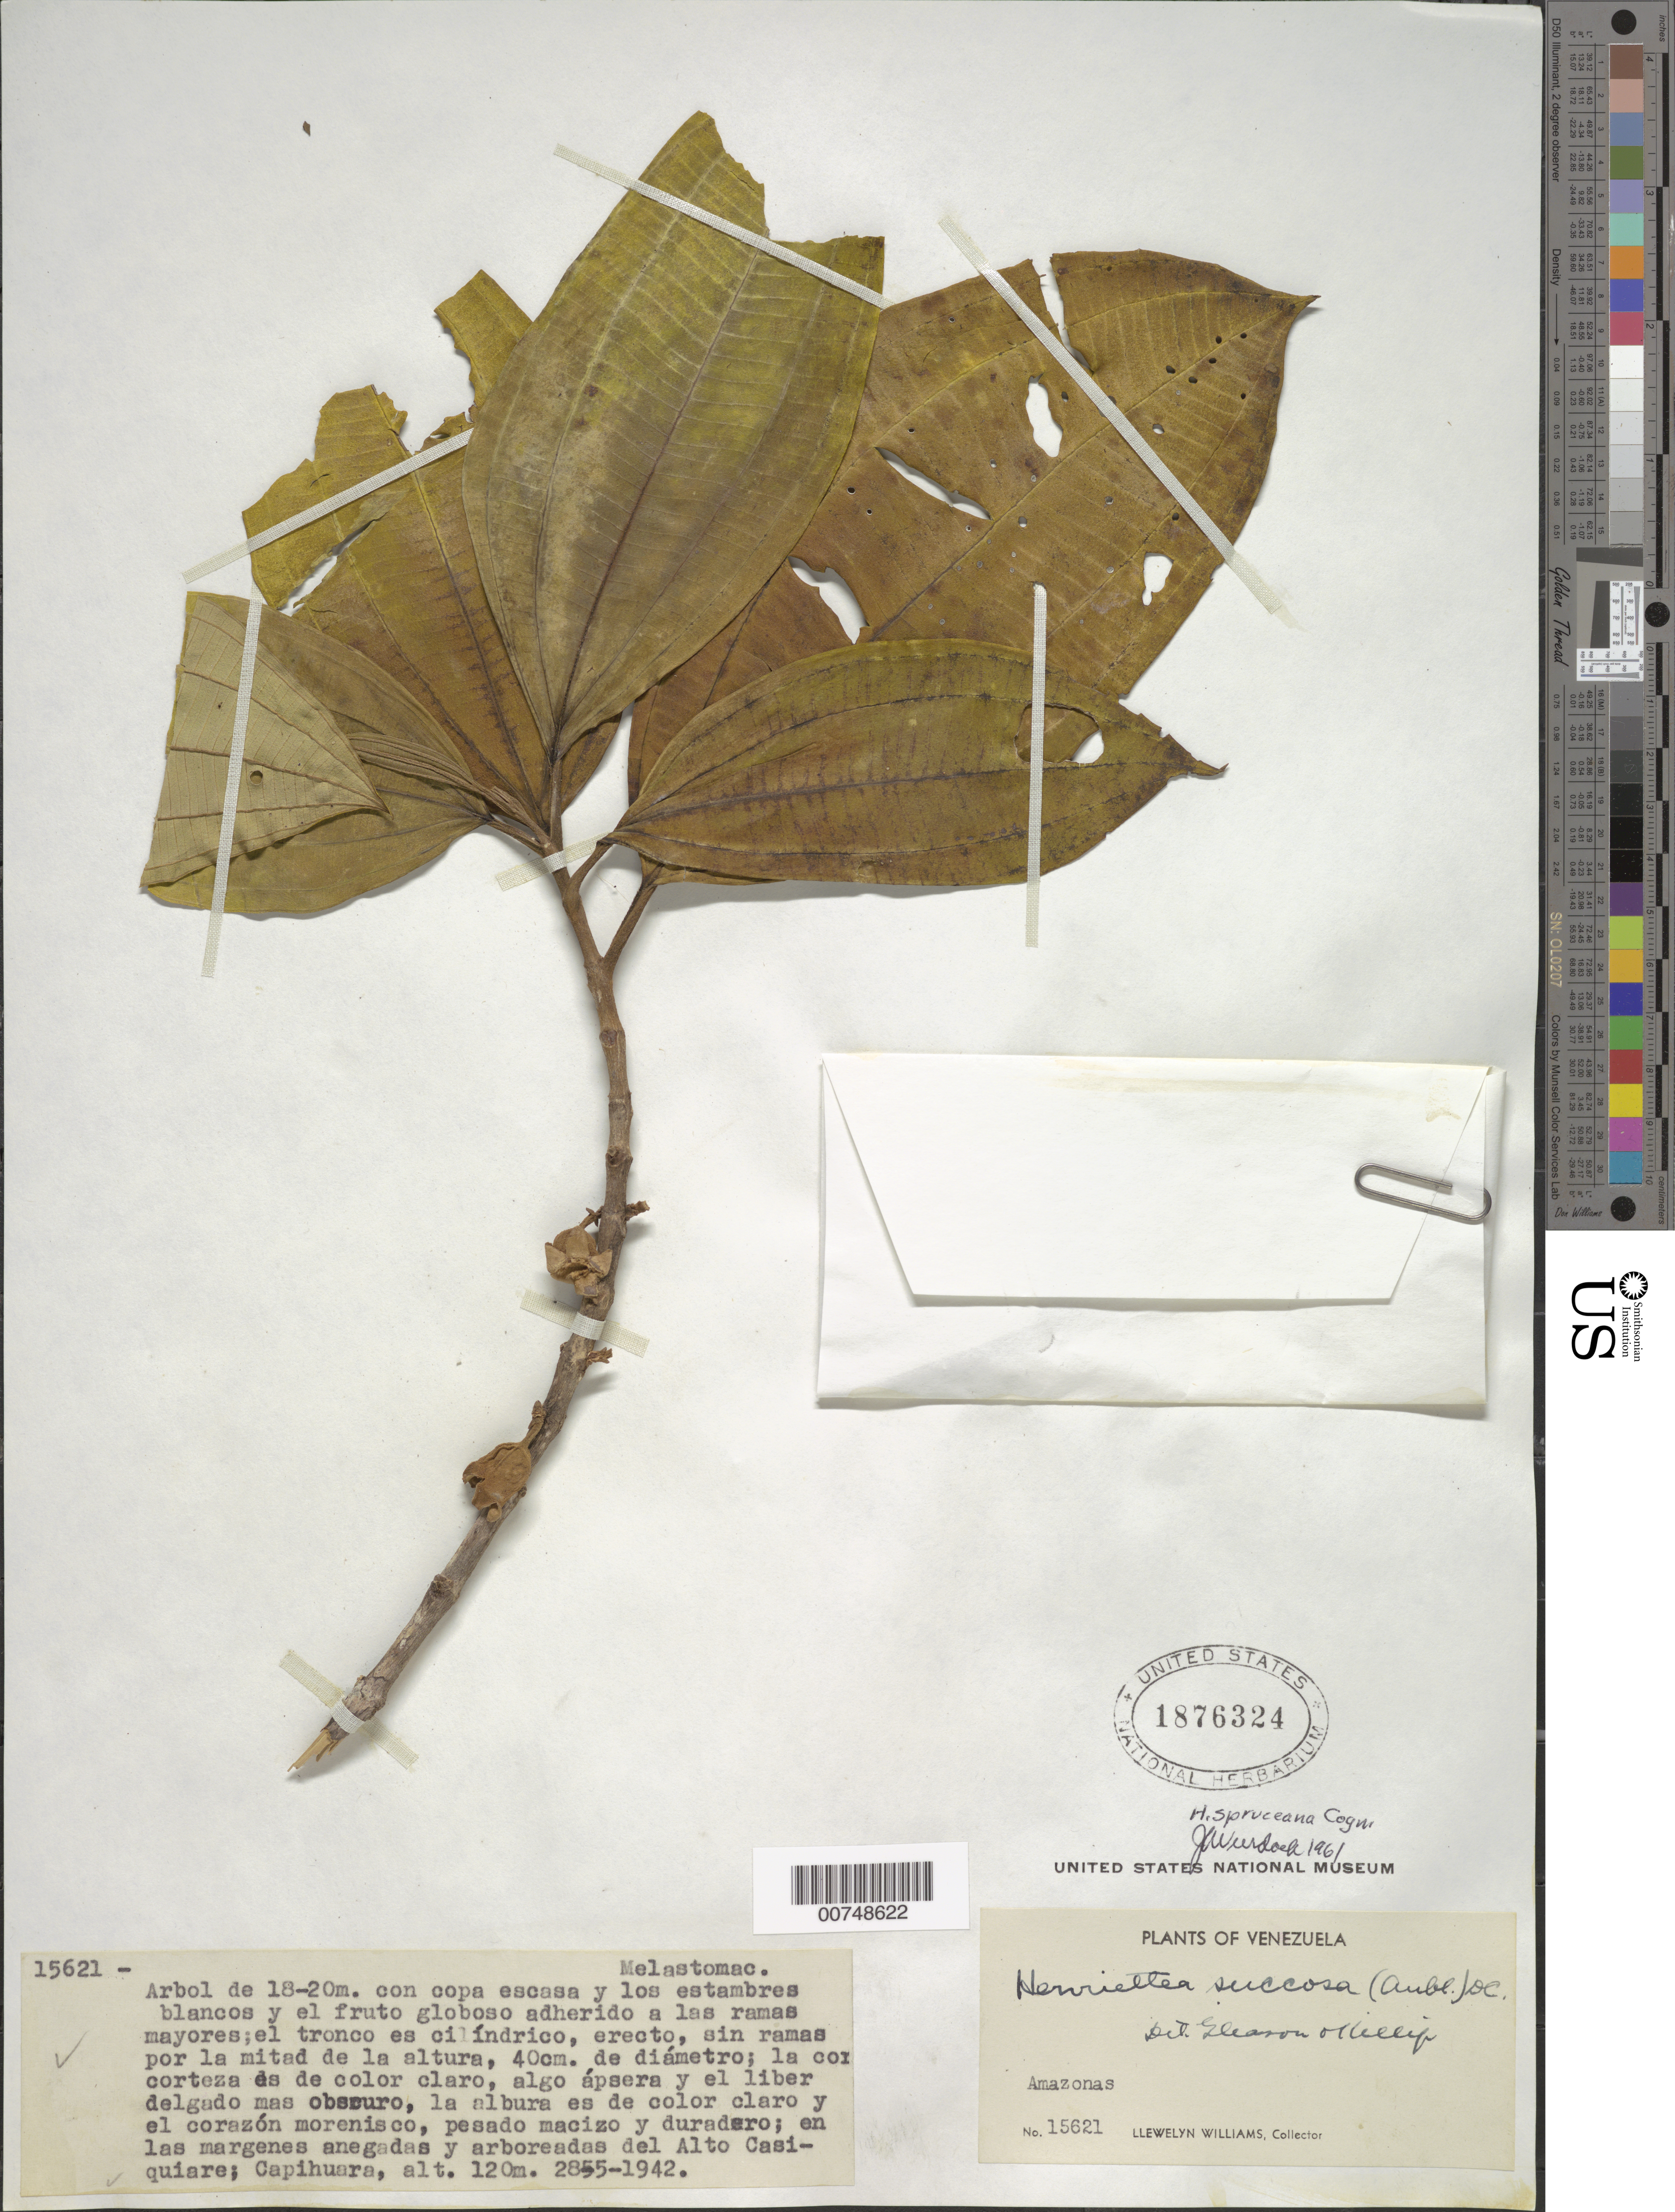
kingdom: Plantae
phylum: Tracheophyta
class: Magnoliopsida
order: Myrtales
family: Melastomataceae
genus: Henriettea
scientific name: Henriettea spruceana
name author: Cogn.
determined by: Wurdack, John J., (US), US (UNITED STATES)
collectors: Ll. Williams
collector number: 15621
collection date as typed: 28-May-42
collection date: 1942-05-28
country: Venezuela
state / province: Amazonas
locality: Capihuara, Alto Casiquiare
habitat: Margenes anegads y arboradas del alto Casiquiare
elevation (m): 120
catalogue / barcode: US 1876324